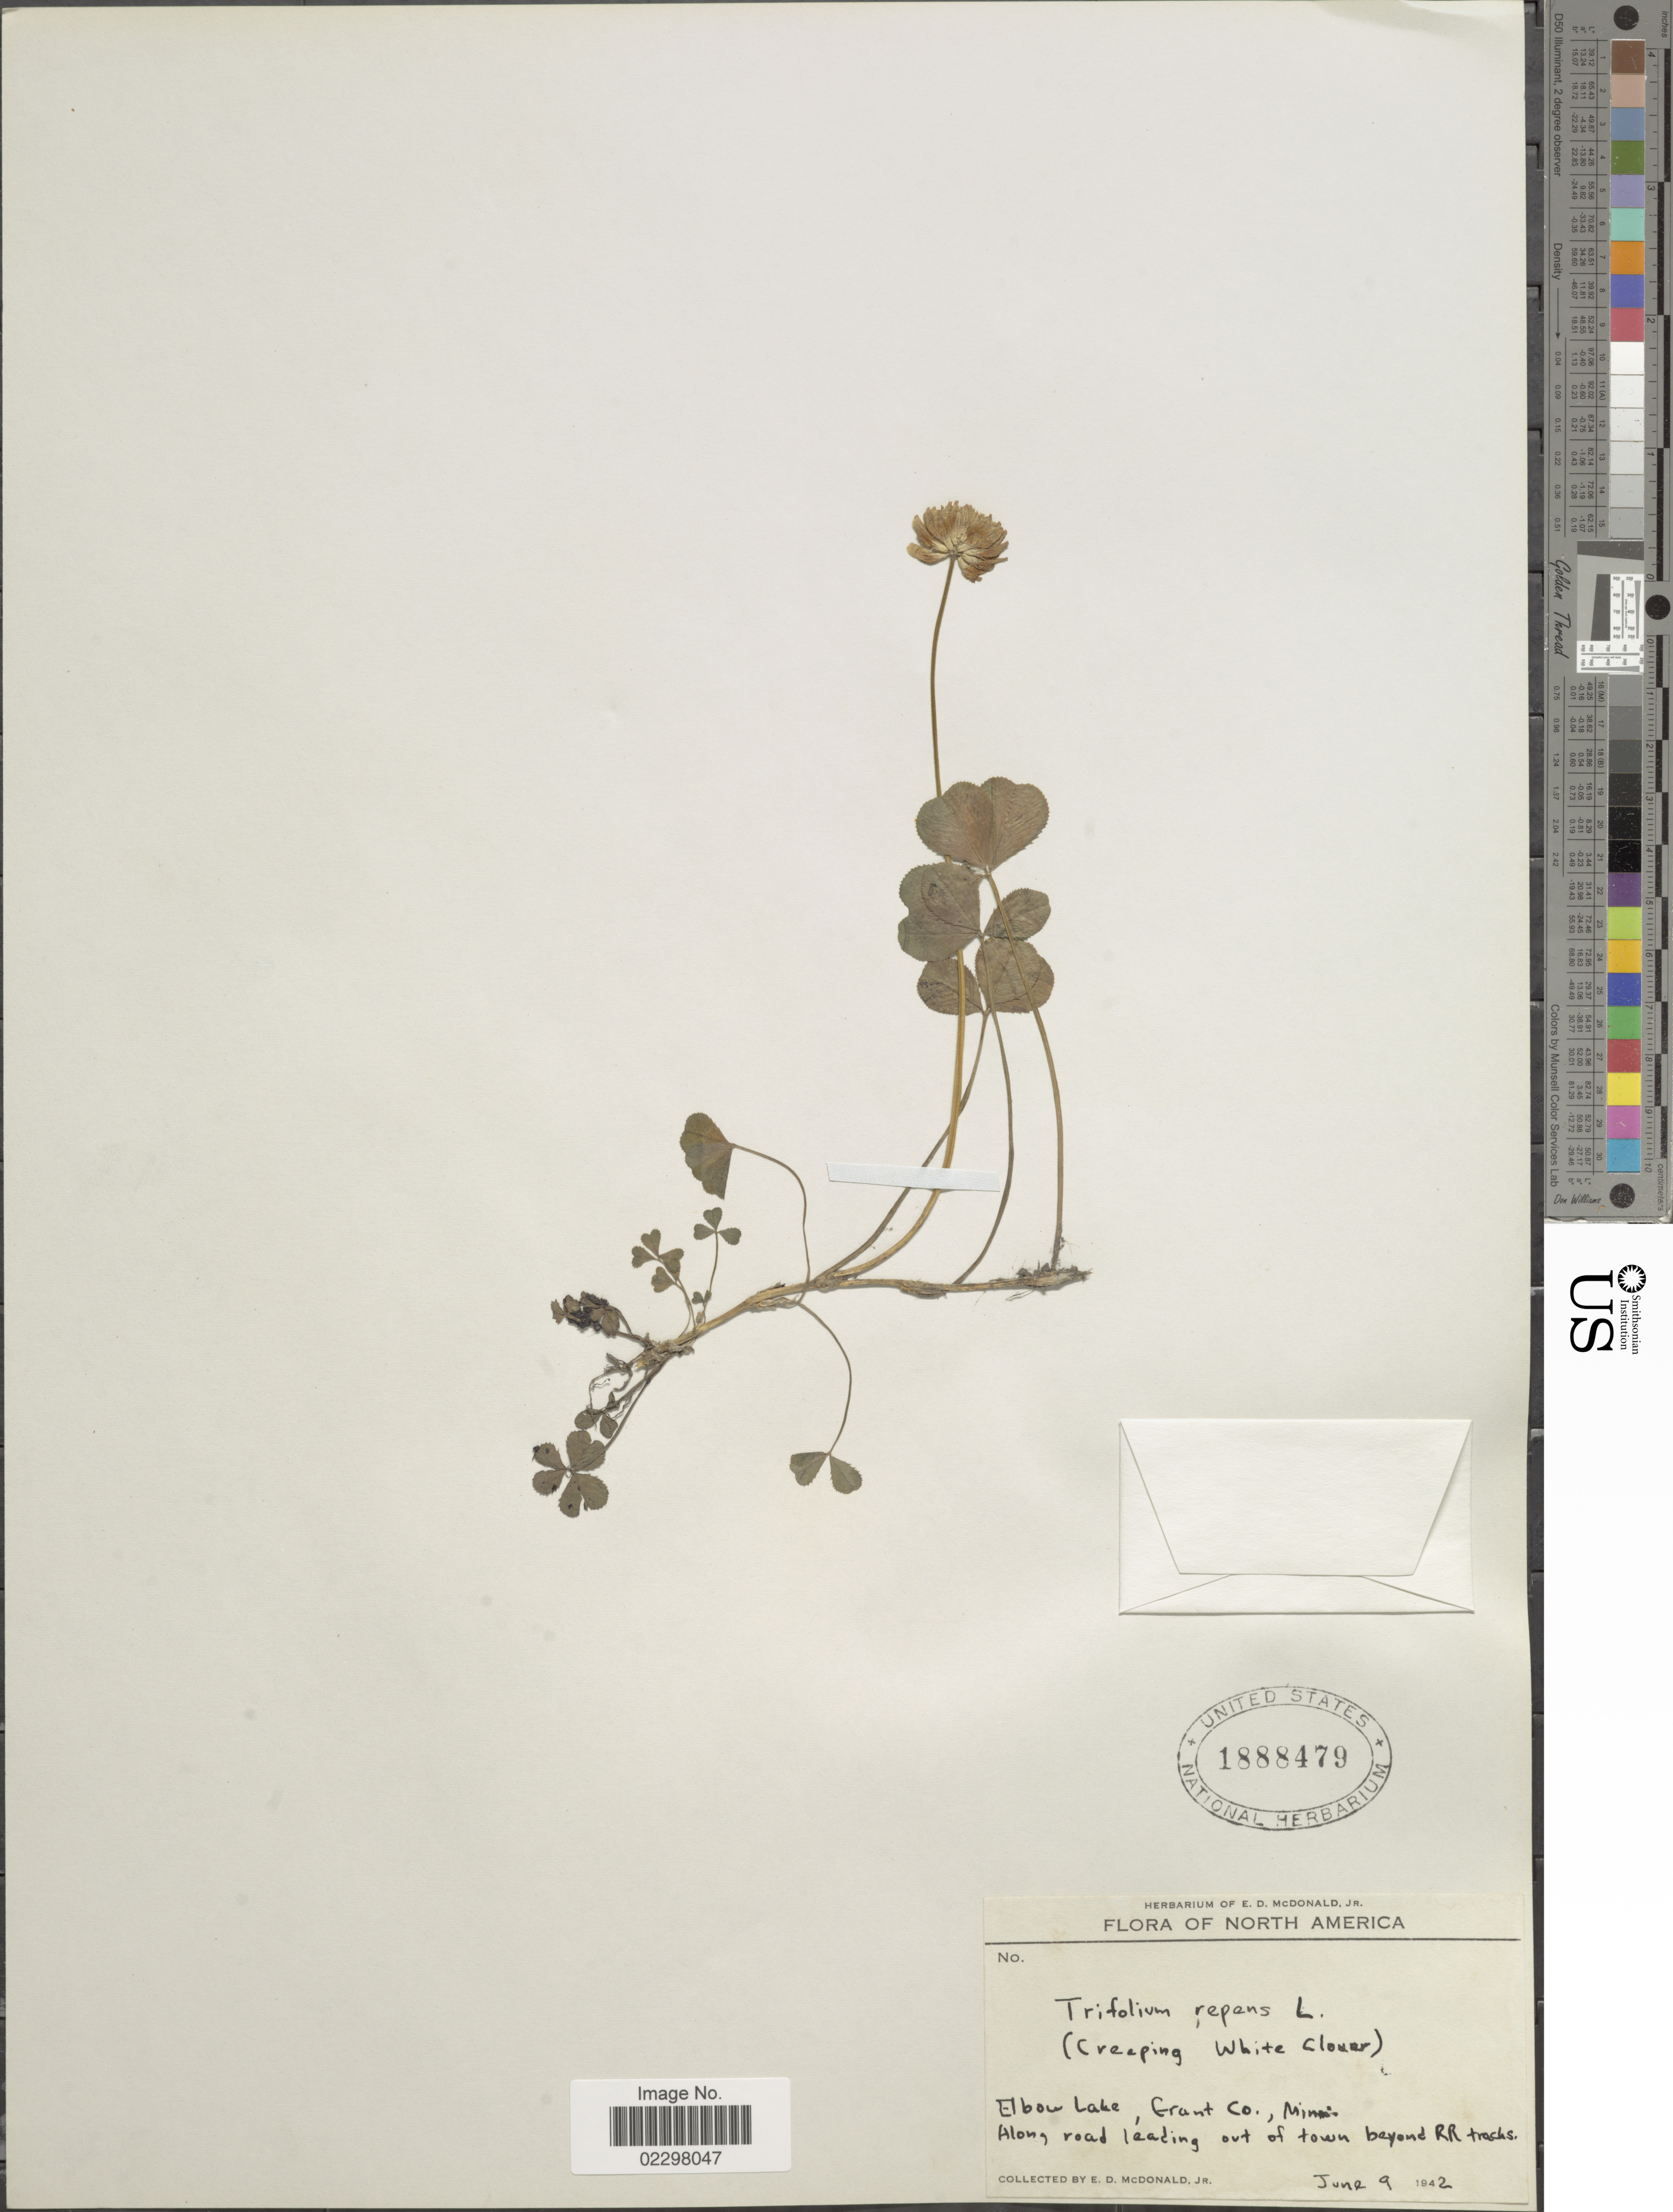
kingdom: Plantae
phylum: Tracheophyta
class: Magnoliopsida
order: Fabales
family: Fabaceae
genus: Trifolium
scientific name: Trifolium repens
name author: L.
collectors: E. D. McDonald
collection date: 1942-06-09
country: United States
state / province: Minnesota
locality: Elbow Lake, Grant Co., along road leading out of town beyond RR tracks.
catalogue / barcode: US 1888479